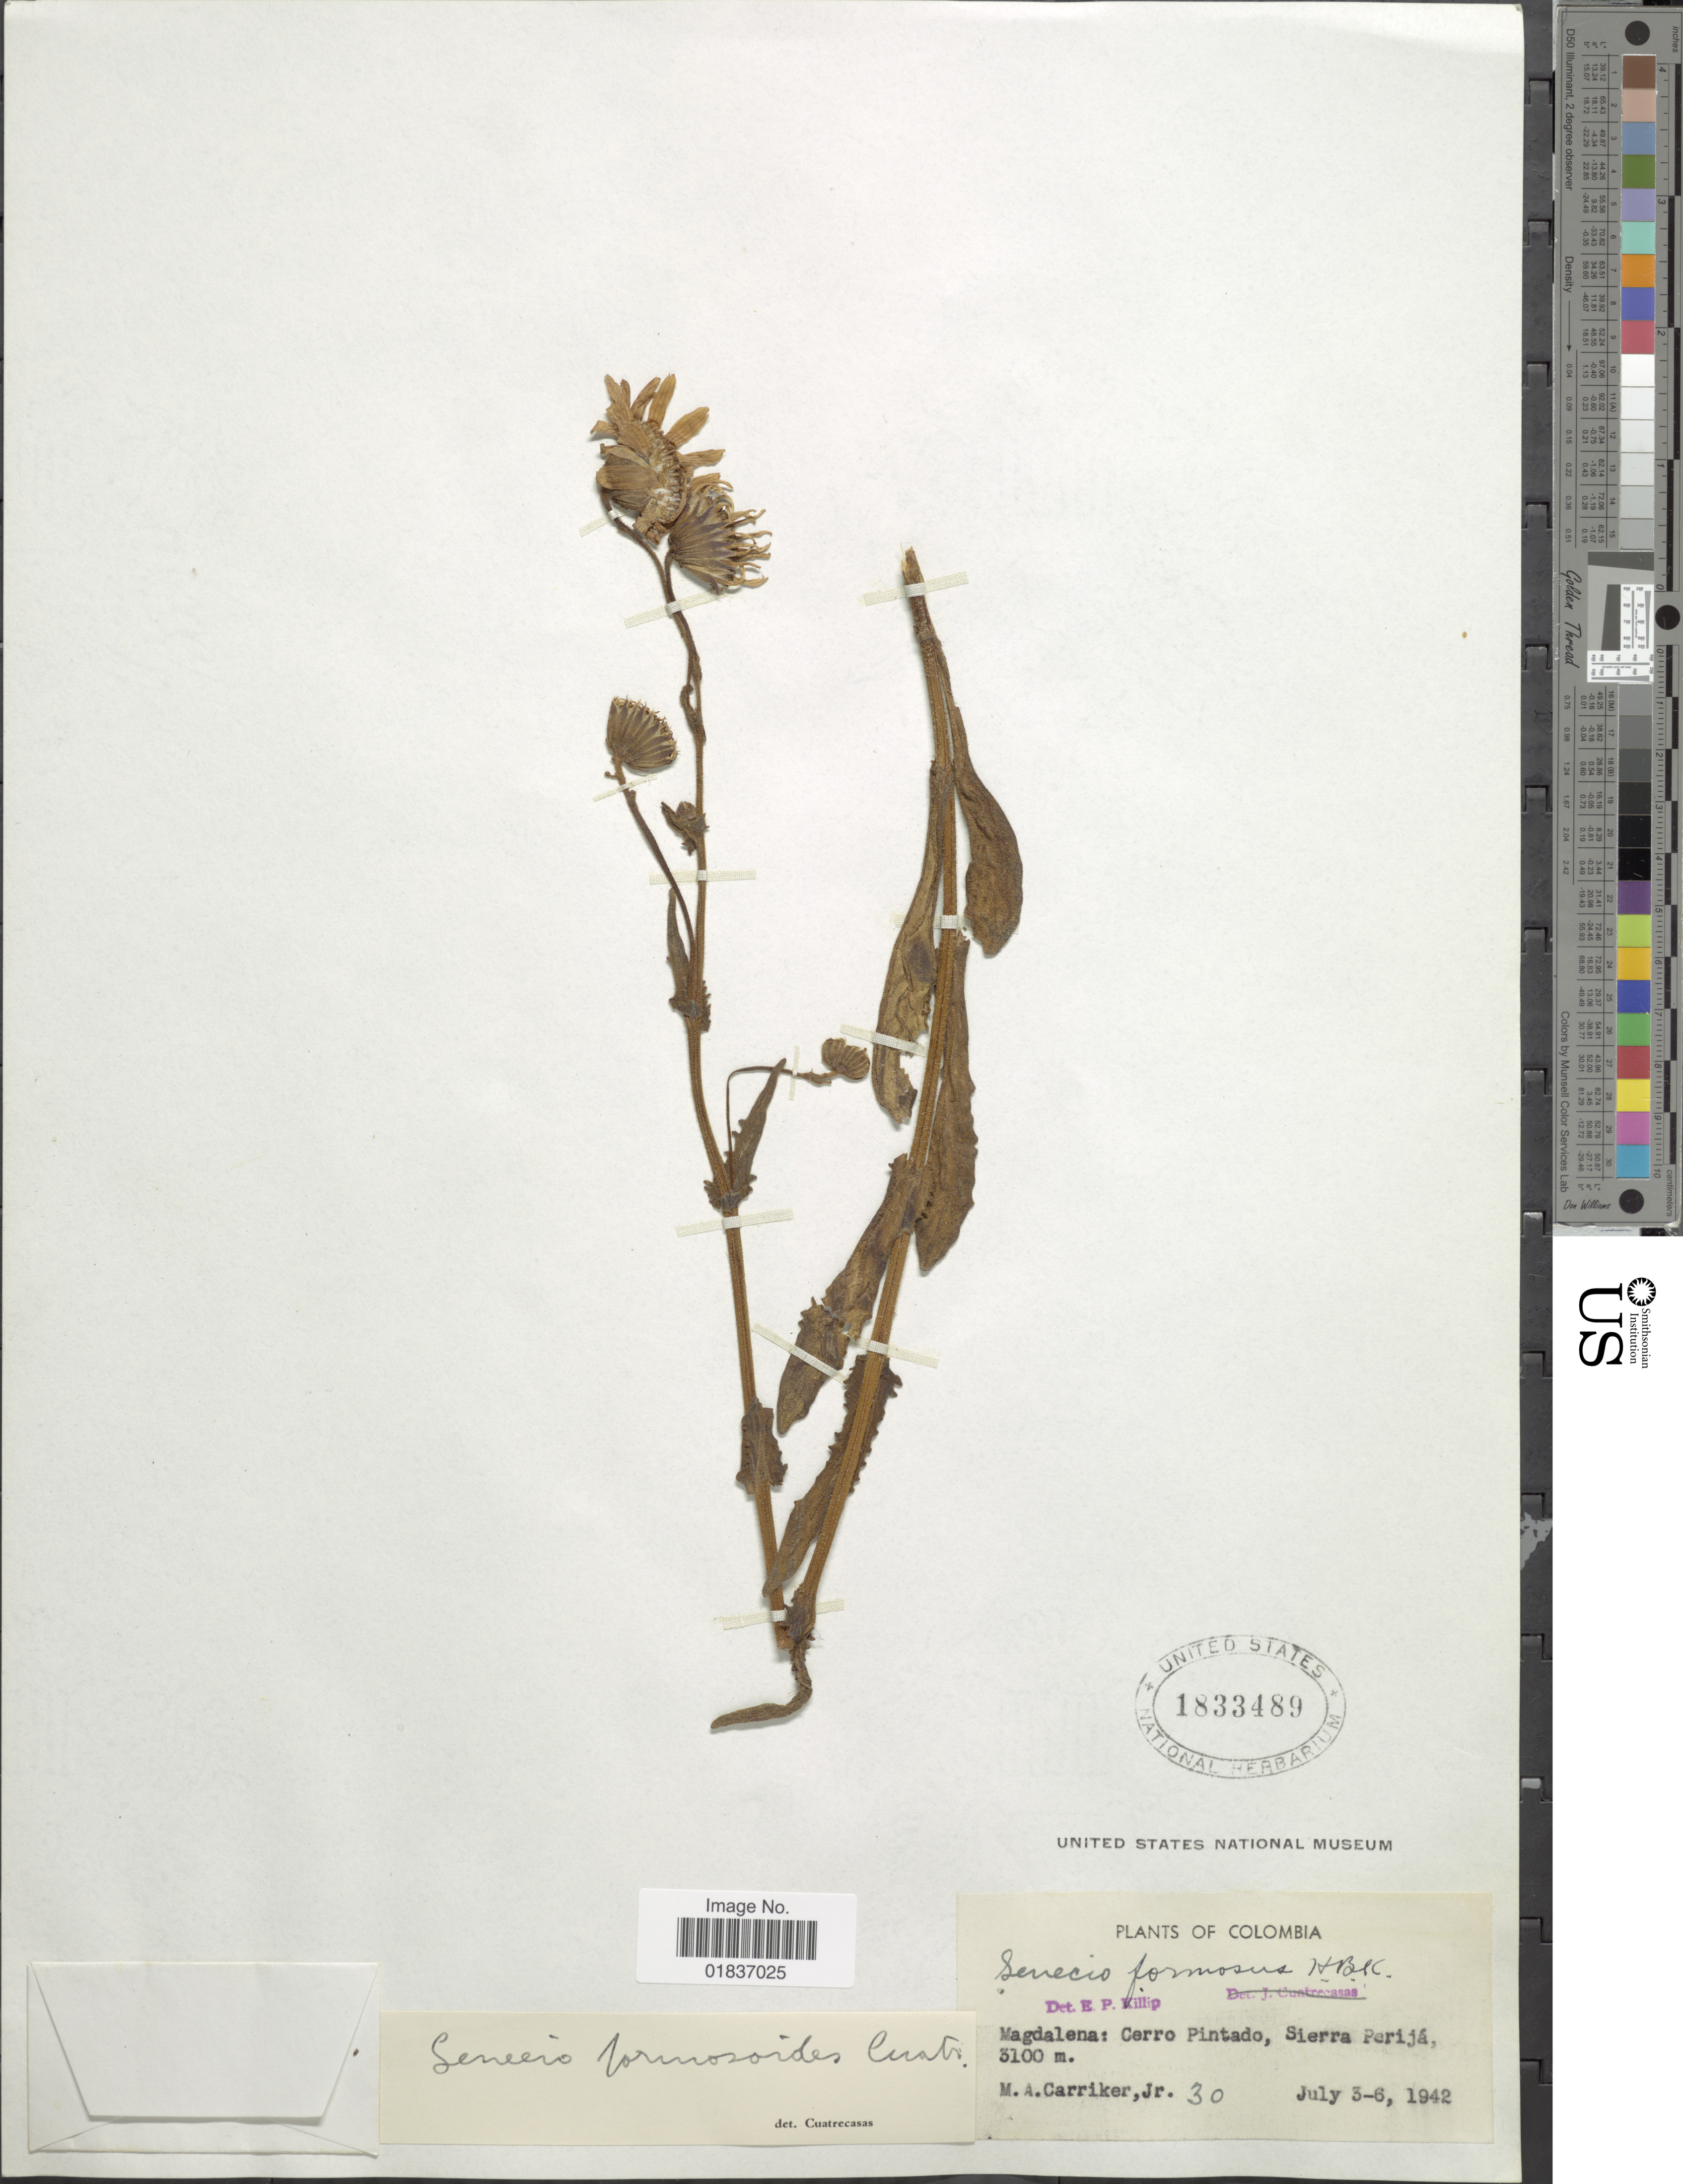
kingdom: Plantae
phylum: Tracheophyta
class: Magnoliopsida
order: Asterales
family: Asteraceae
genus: Senecio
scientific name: Senecio formosoides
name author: Cuatrec.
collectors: M. A. Carriker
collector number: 30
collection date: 1942-07-03/1942-07-06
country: Colombia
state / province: Magdalena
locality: Magdalena: Cerro Pintado, Sierra Perija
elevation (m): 3100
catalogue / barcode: US 1833489